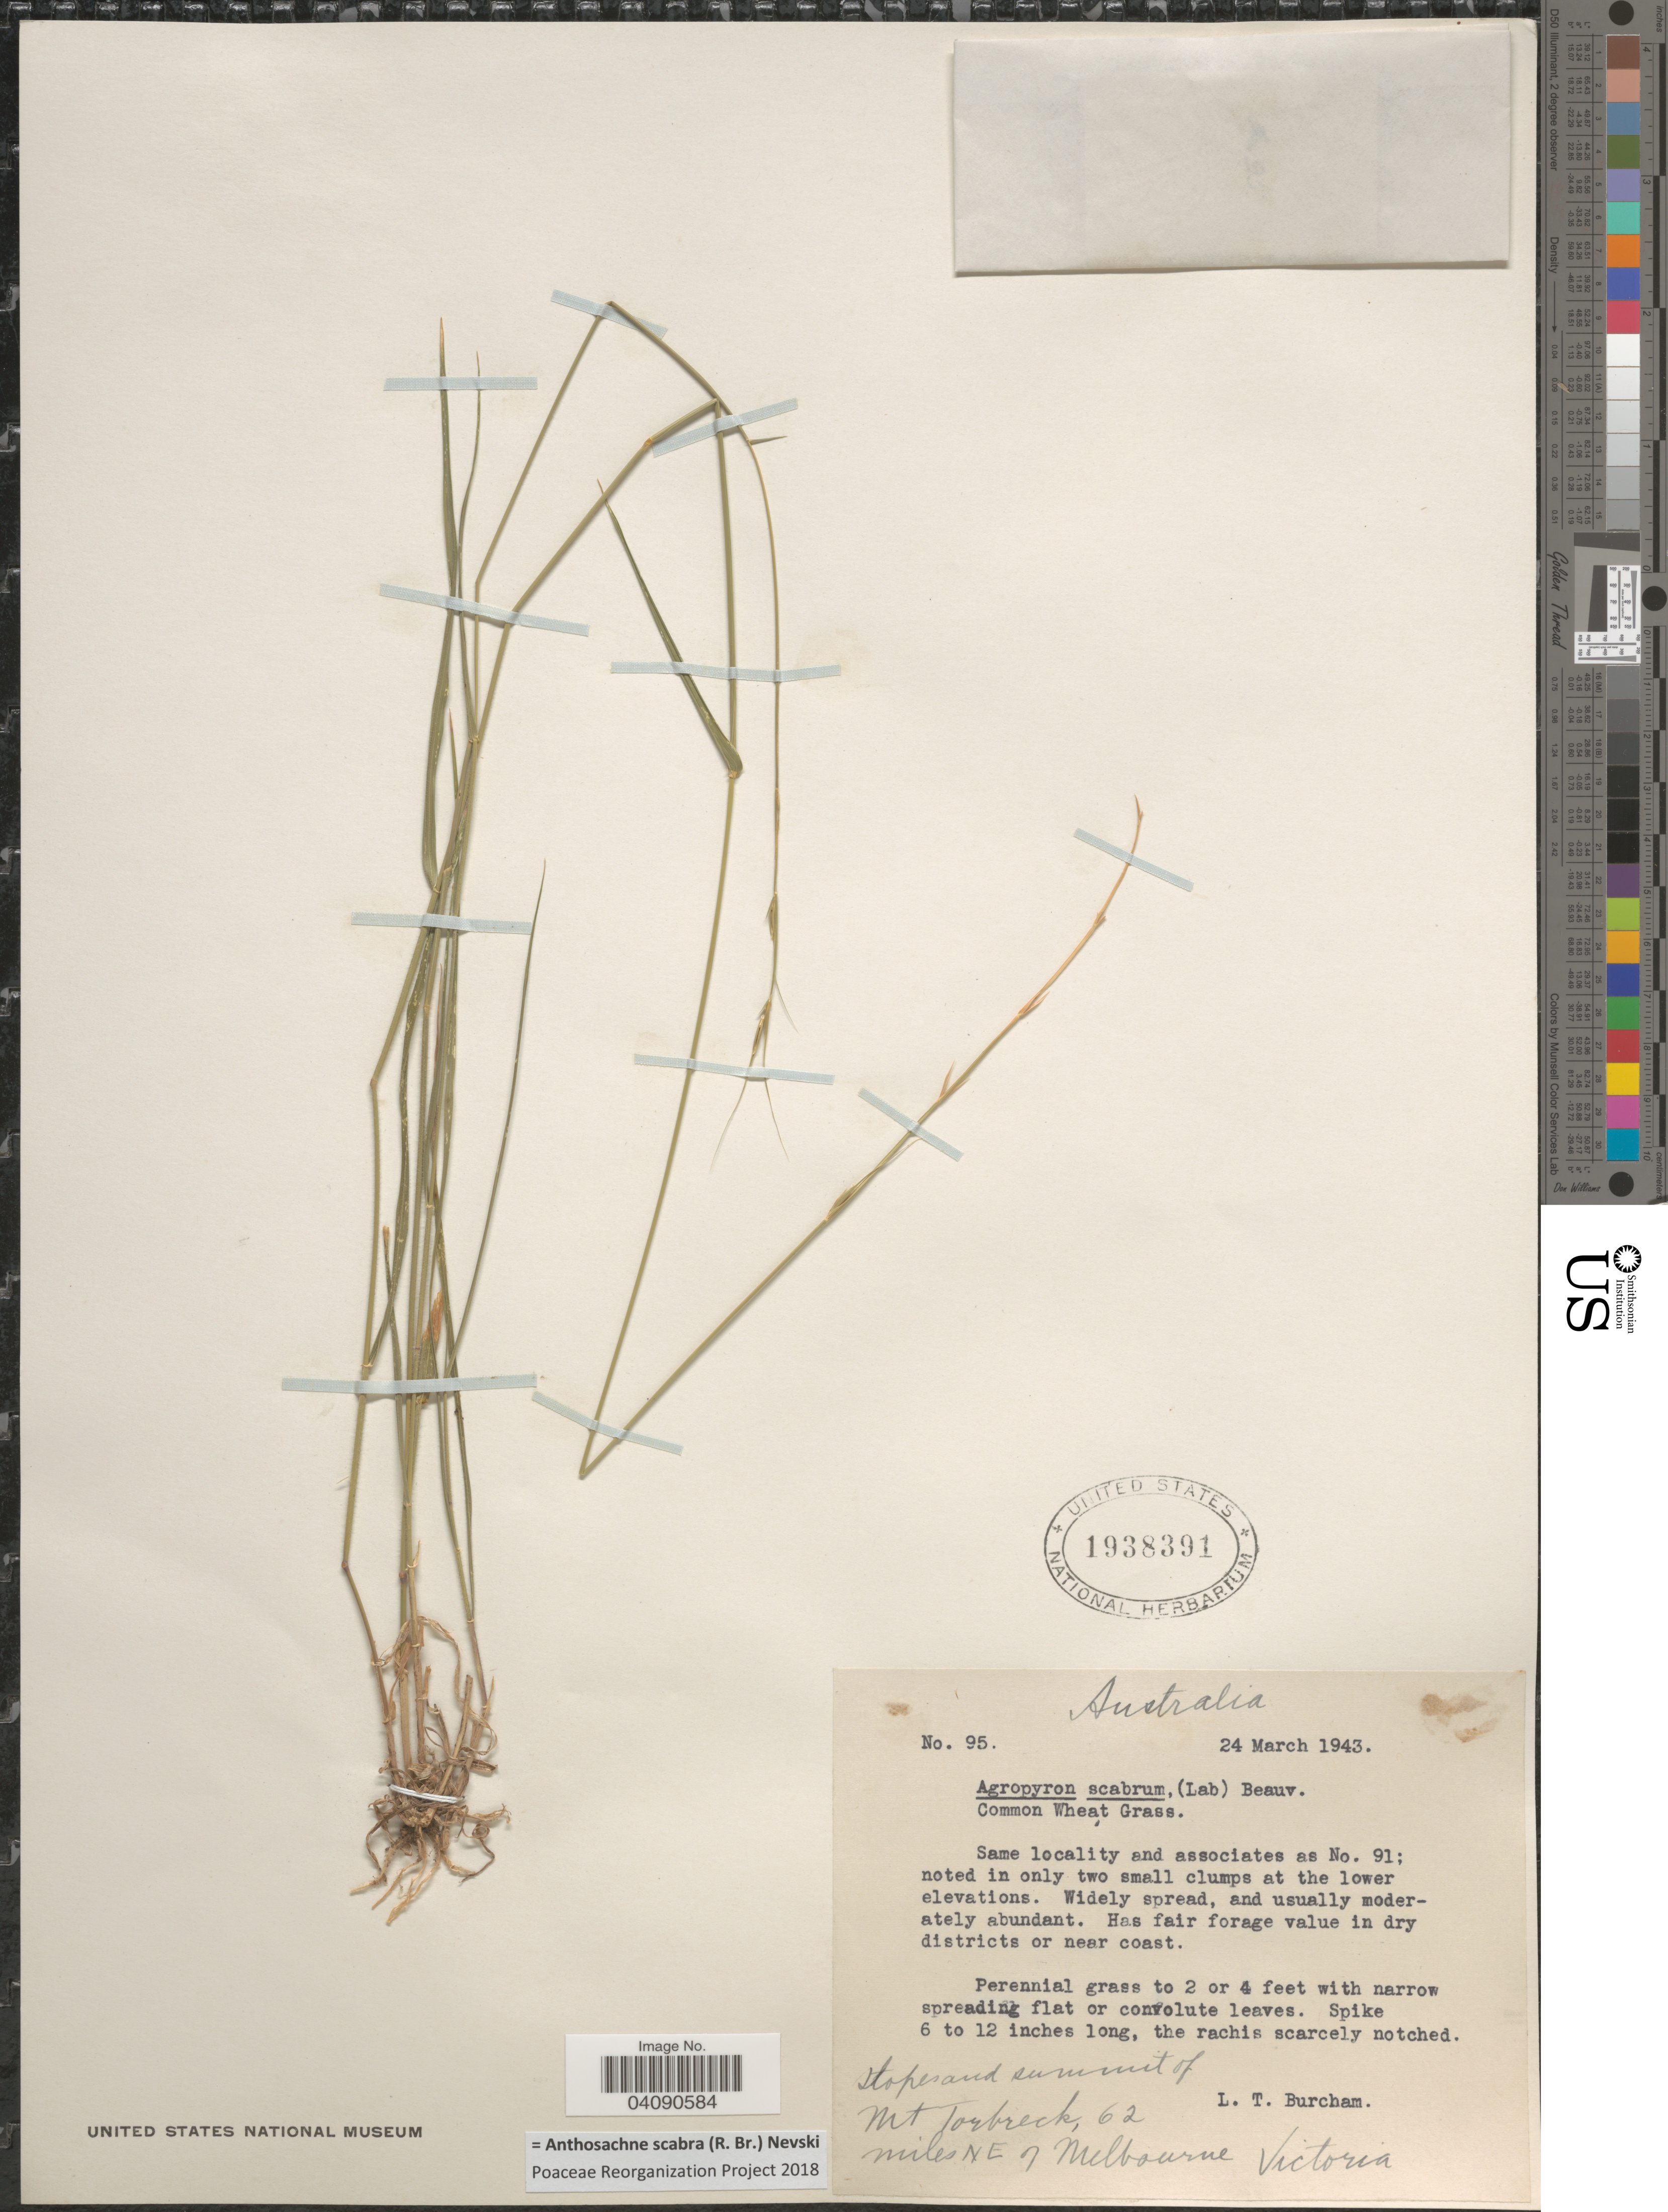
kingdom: Plantae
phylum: Tracheophyta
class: Liliopsida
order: Poales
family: Poaceae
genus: Anthosachne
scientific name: Anthosachne scabra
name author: (R. Br.) Nevski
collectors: L. Burcham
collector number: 95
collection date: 1943-03-24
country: Australia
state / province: Victoria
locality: Slopes and summit of Mt Torbreck, 62 miles NE of Melbourne. Victoria.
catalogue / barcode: US 1938391